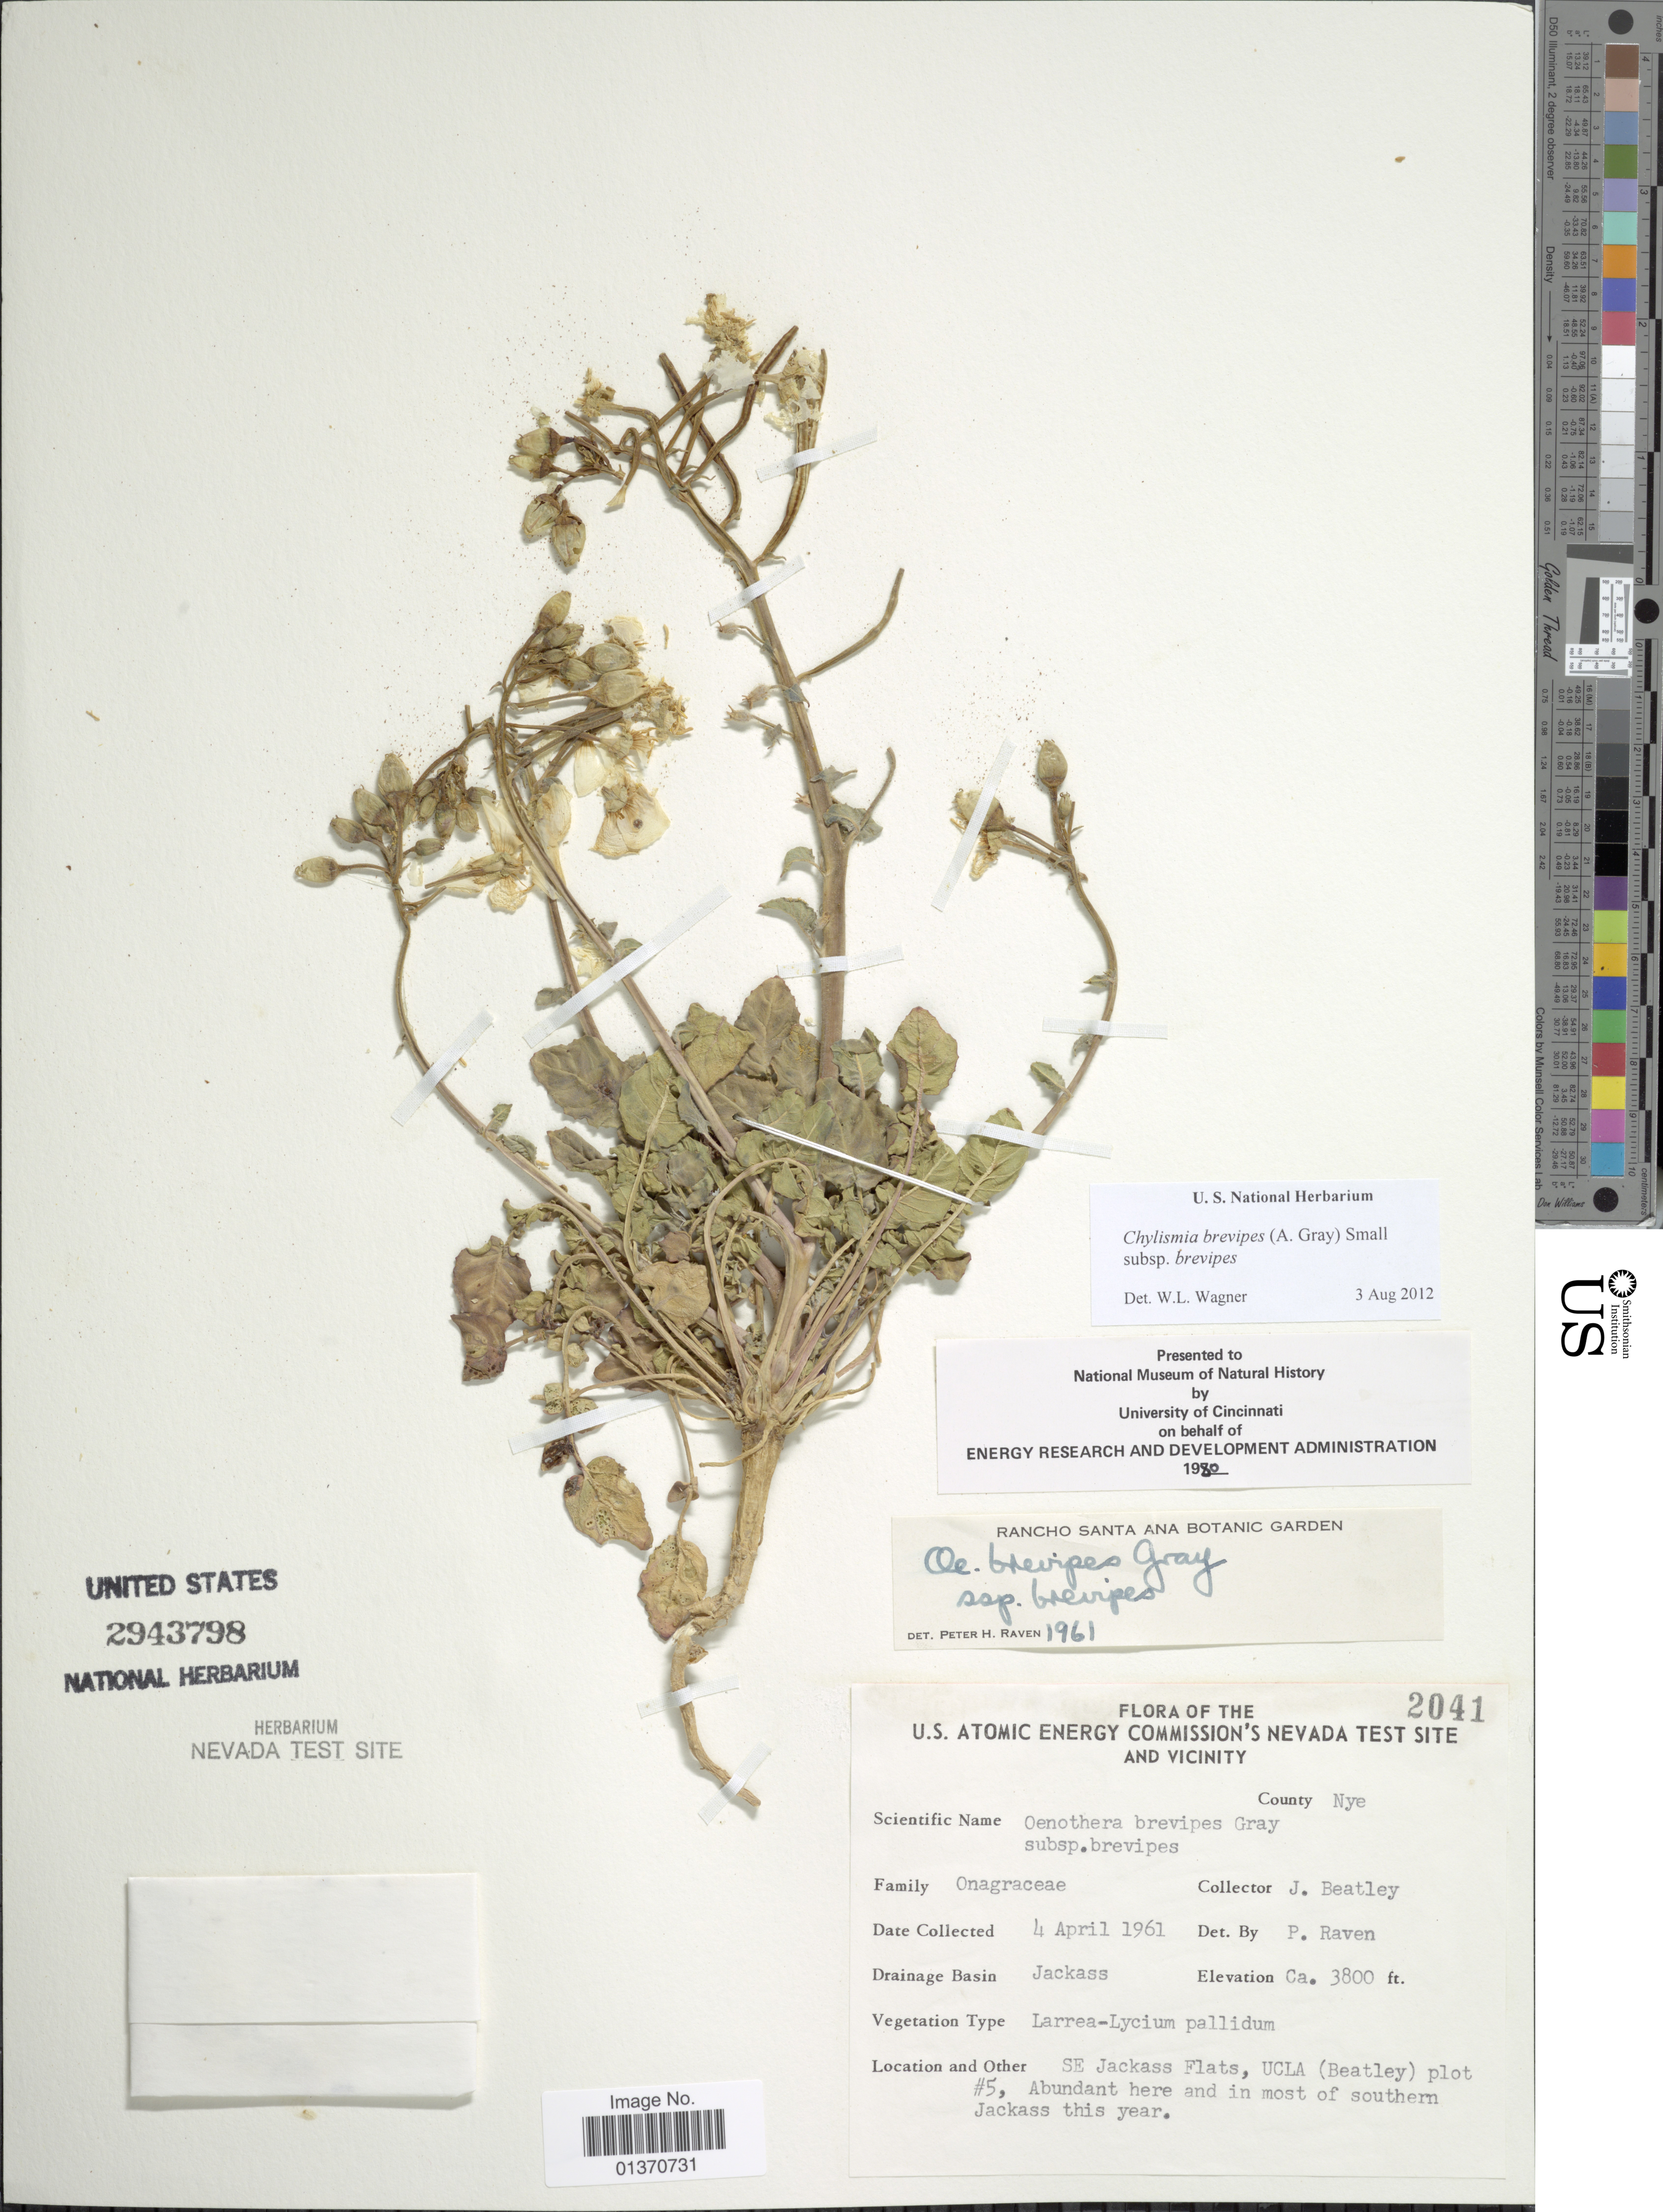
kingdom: Plantae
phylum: Tracheophyta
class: Magnoliopsida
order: Myrtales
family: Onagraceae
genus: Chylismia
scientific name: Chylismia brevipes subsp. brevipes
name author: (A. Gray) Small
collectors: J. C. Beatley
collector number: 2041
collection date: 1961-04-04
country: United States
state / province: Nevada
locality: U. S. Atomic Energy Commission's Nevada Test Site and Vicinity, Jackass, SE Jackass Flats, UCLA (Beatley) plot #5, Abundant here and in most of southern Jackass this year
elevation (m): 1158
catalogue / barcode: US 2943798